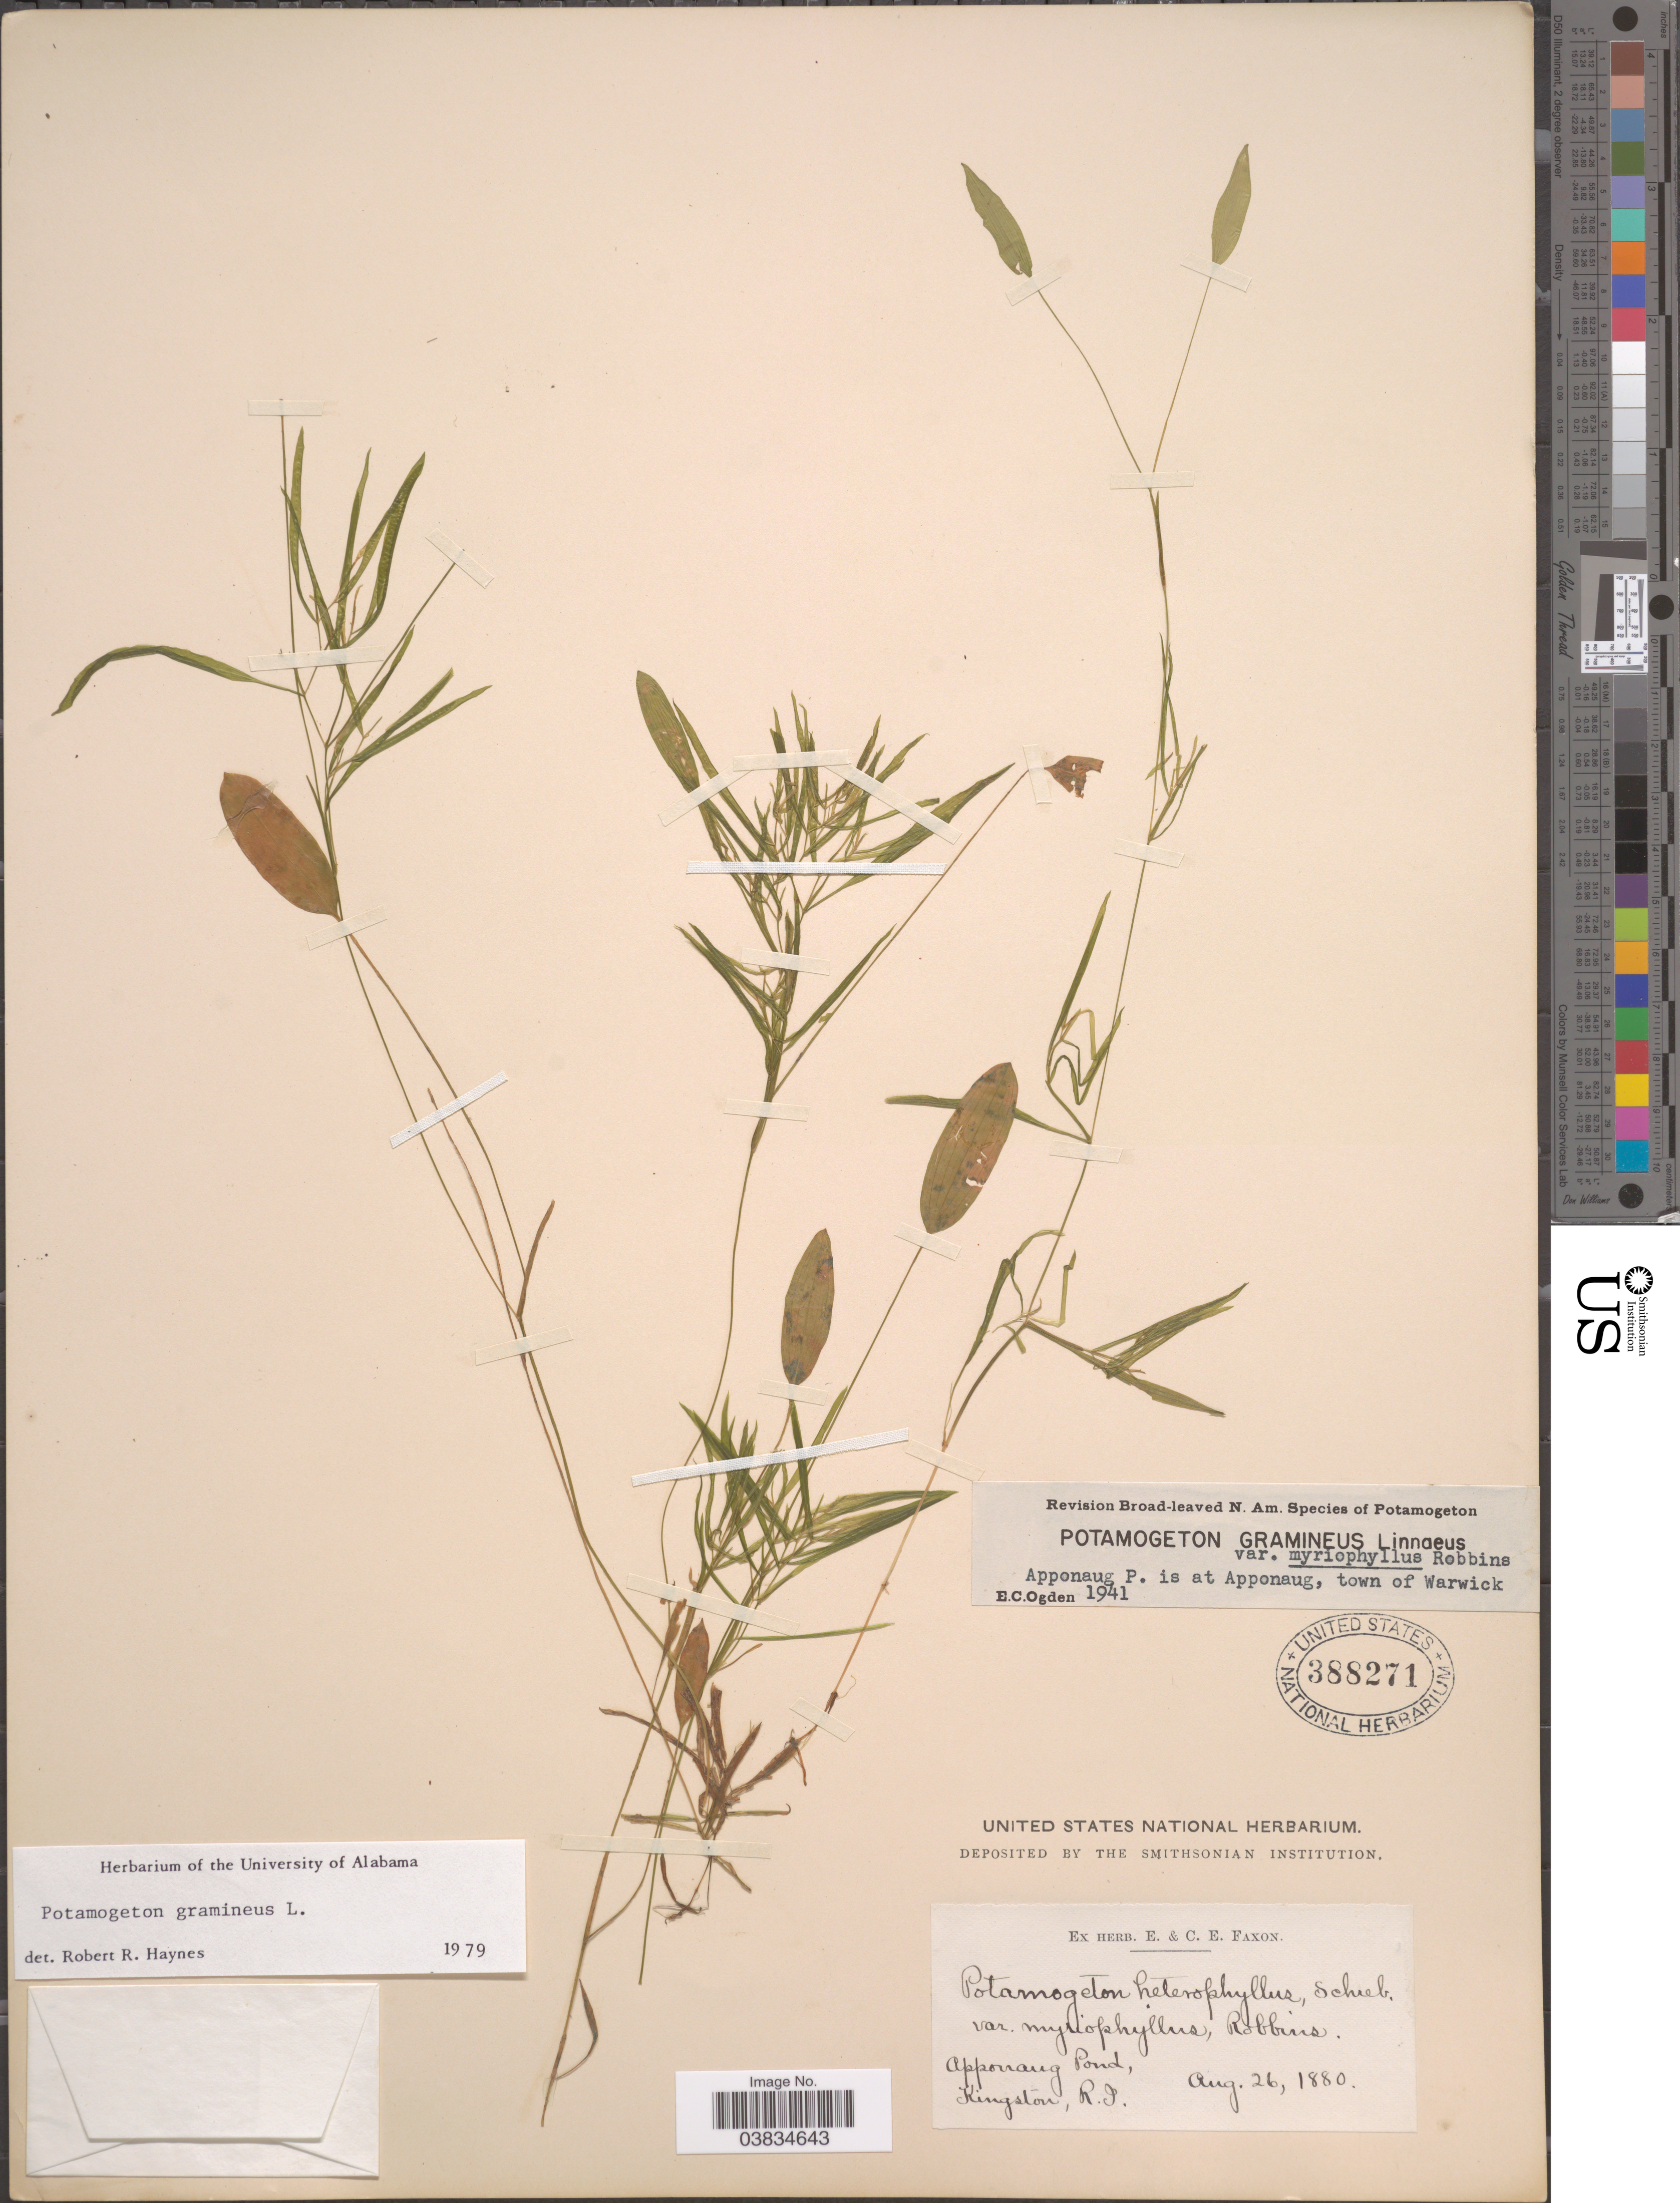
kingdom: Plantae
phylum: Tracheophyta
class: Liliopsida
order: Alismatales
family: Potamogetonaceae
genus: Potamogeton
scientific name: Potamogeton gramineus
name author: L.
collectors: ex herb. E. & C.E. Faxon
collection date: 1880-08-26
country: United States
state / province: Rhode Island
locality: Apponaug Pond, Kingston, R. I.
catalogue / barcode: US 388271